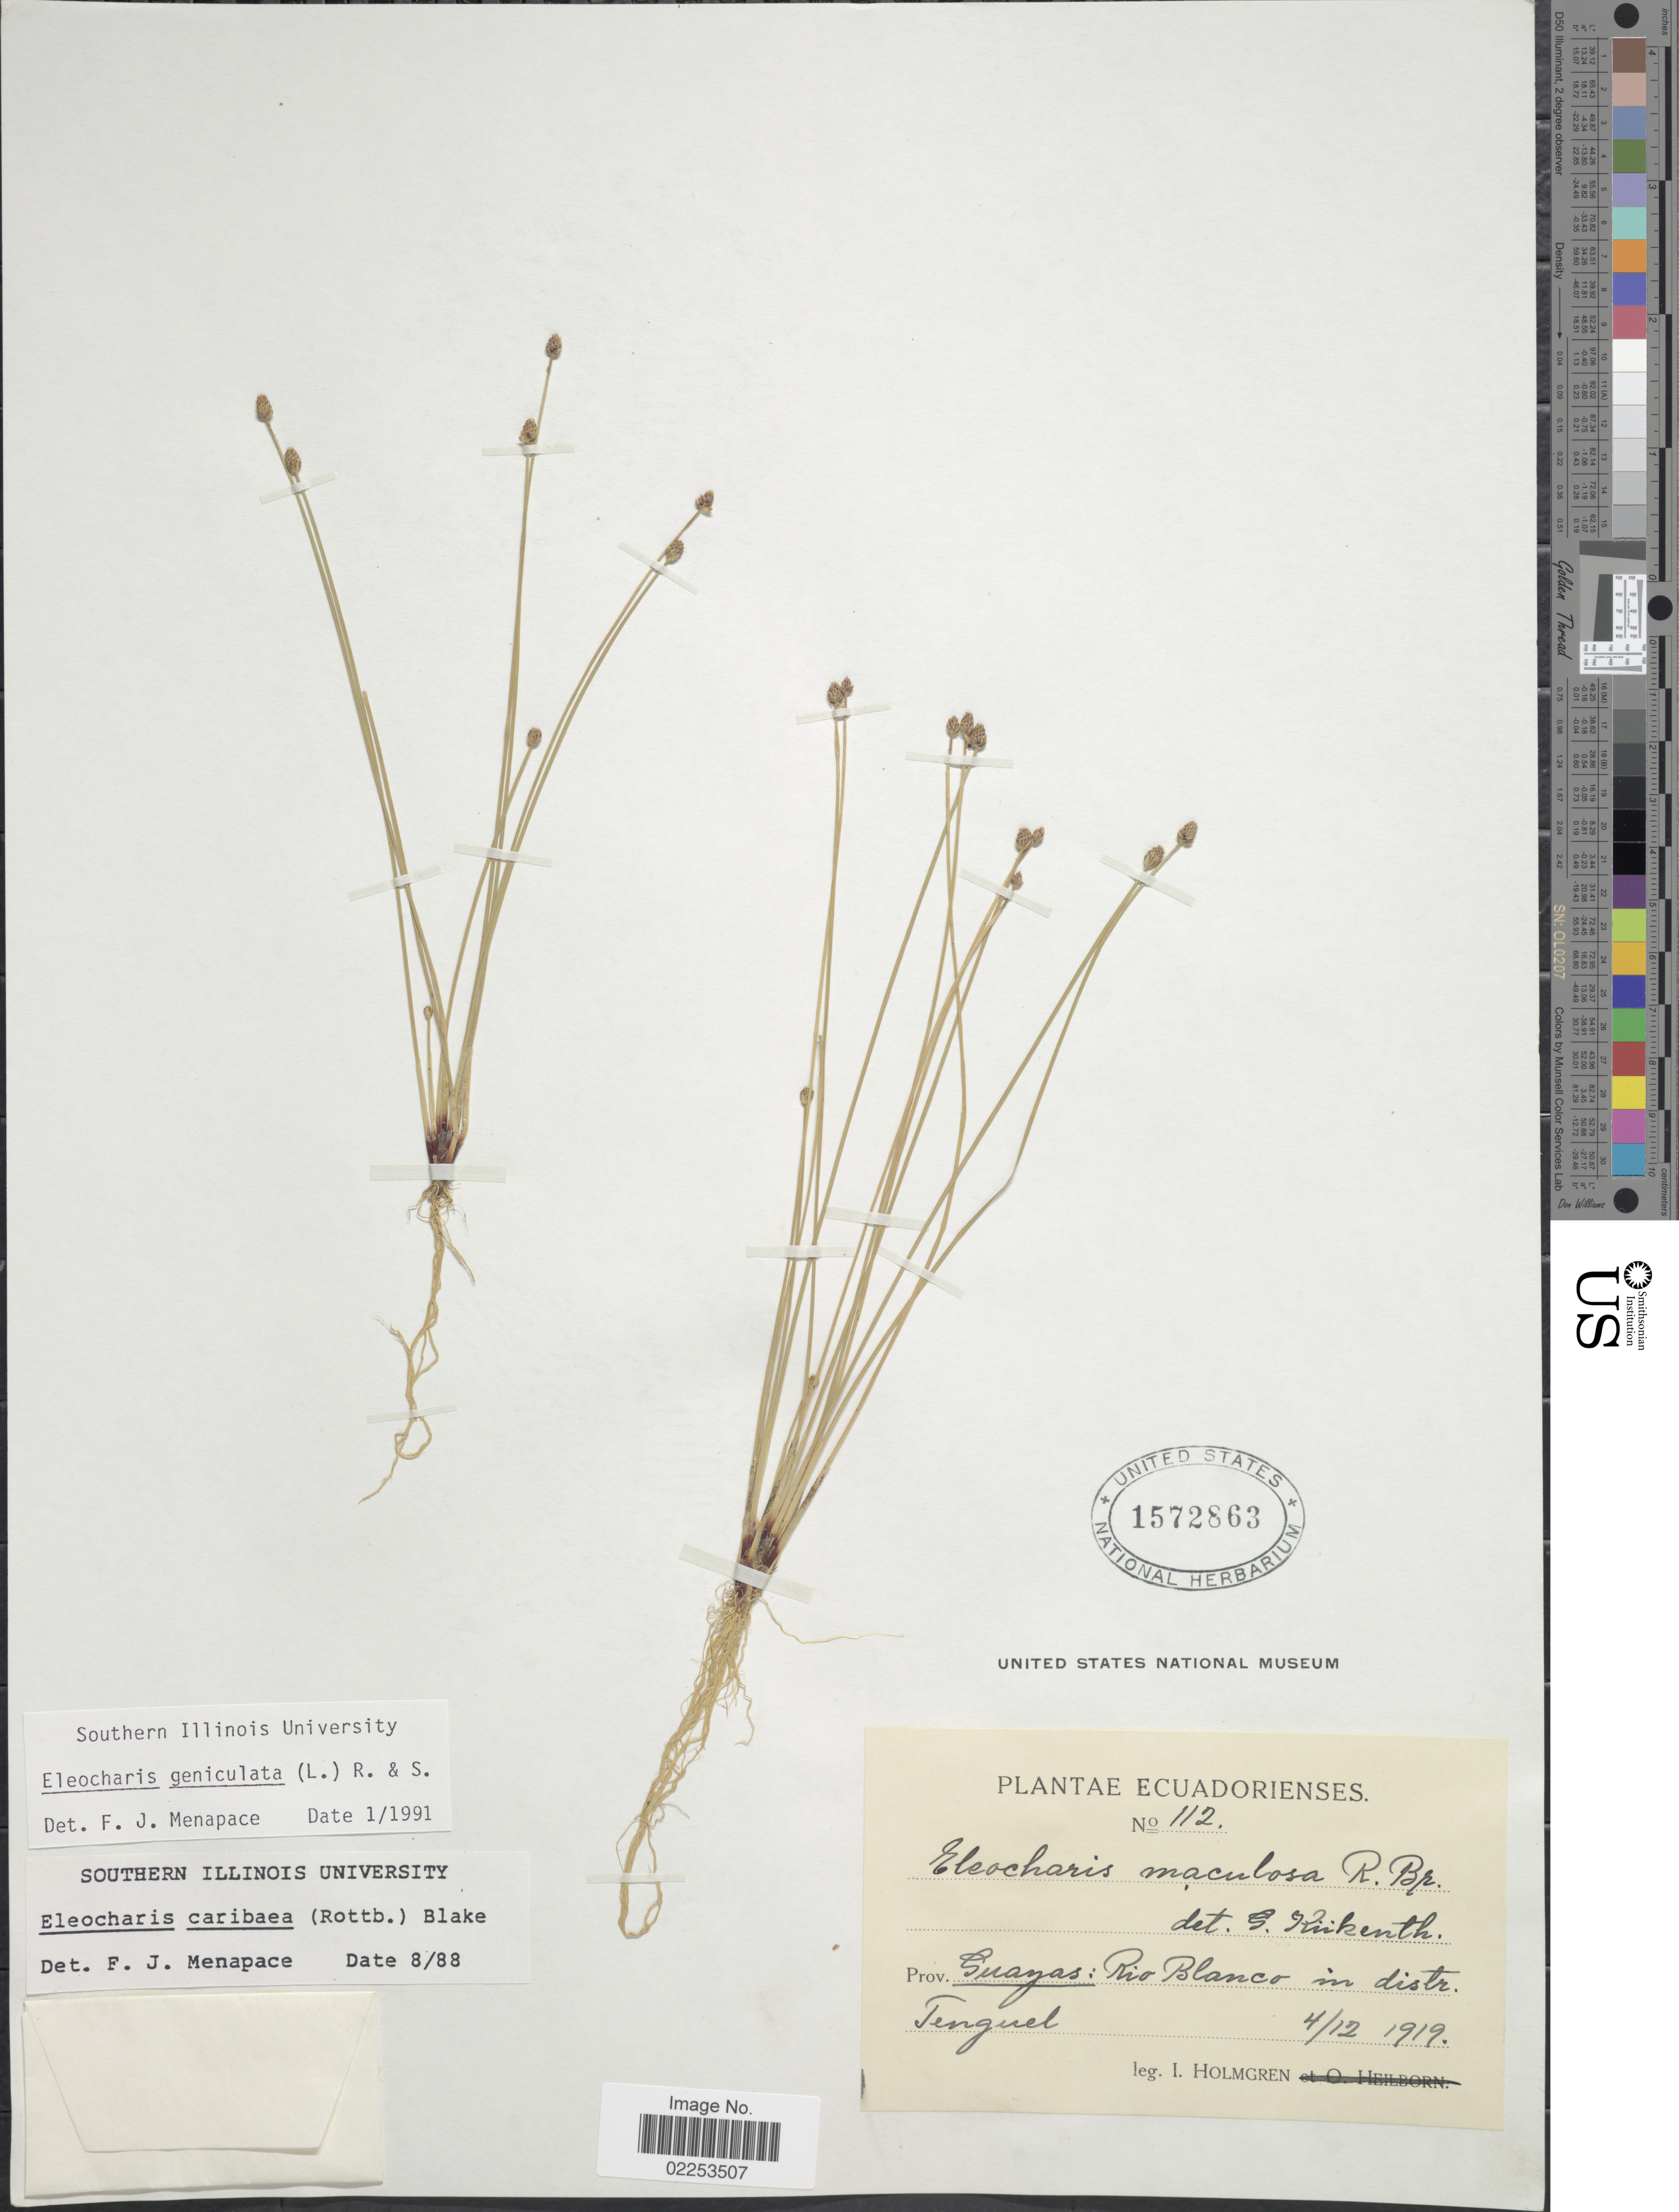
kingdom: Plantae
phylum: Tracheophyta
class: Liliopsida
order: Poales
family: Cyperaceae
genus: Eleocharis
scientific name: Eleocharis geniculata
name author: (L.) Roem. & Schult.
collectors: I. Holmgren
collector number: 112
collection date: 1919-12-04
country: Ecuador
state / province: Guayas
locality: Prov, Guayas: Rio Blanco in sidtr. Tenguel.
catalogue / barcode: US 1572863